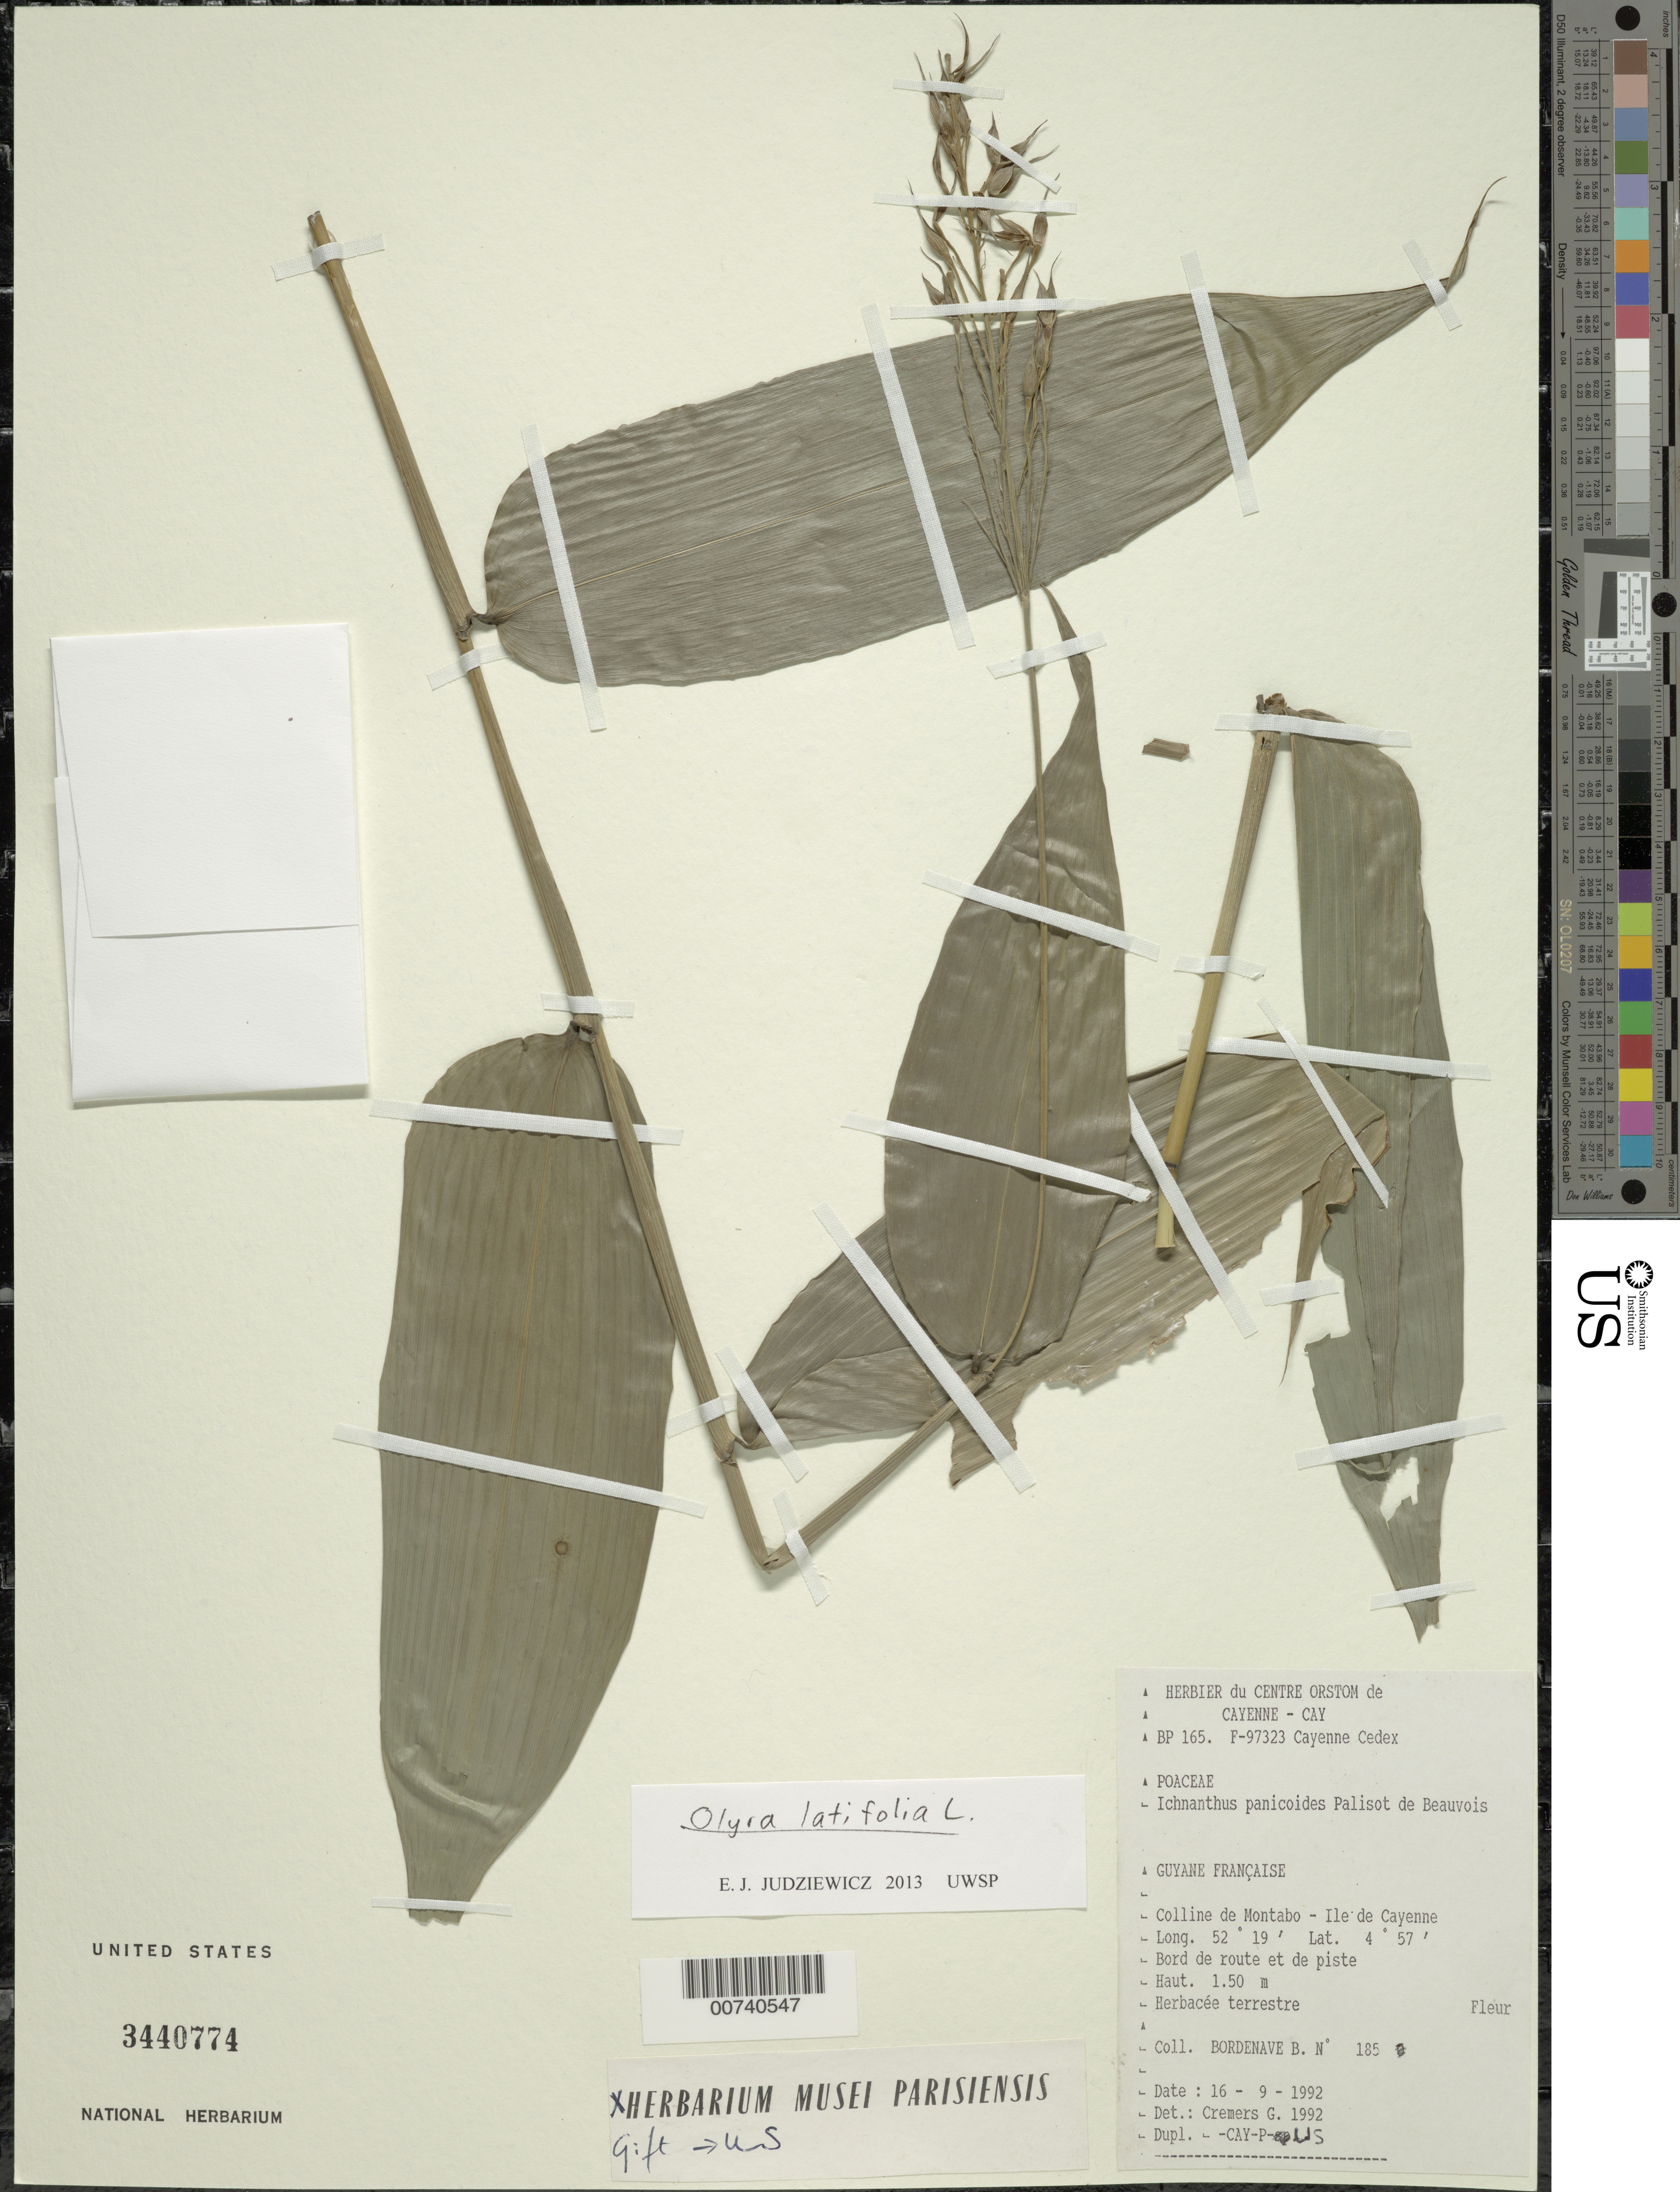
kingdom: Plantae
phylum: Tracheophyta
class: Liliopsida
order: Poales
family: Poaceae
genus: Olyra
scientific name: Olyra latifolia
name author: L.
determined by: Judziewicz, E. J.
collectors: B. Bordenave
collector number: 185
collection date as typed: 16-Sep-92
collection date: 1992-09-16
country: French Guiana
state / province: Cayenne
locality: Colline de Montabo, Ile de Cayenne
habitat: Along road and trail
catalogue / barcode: US 3440774